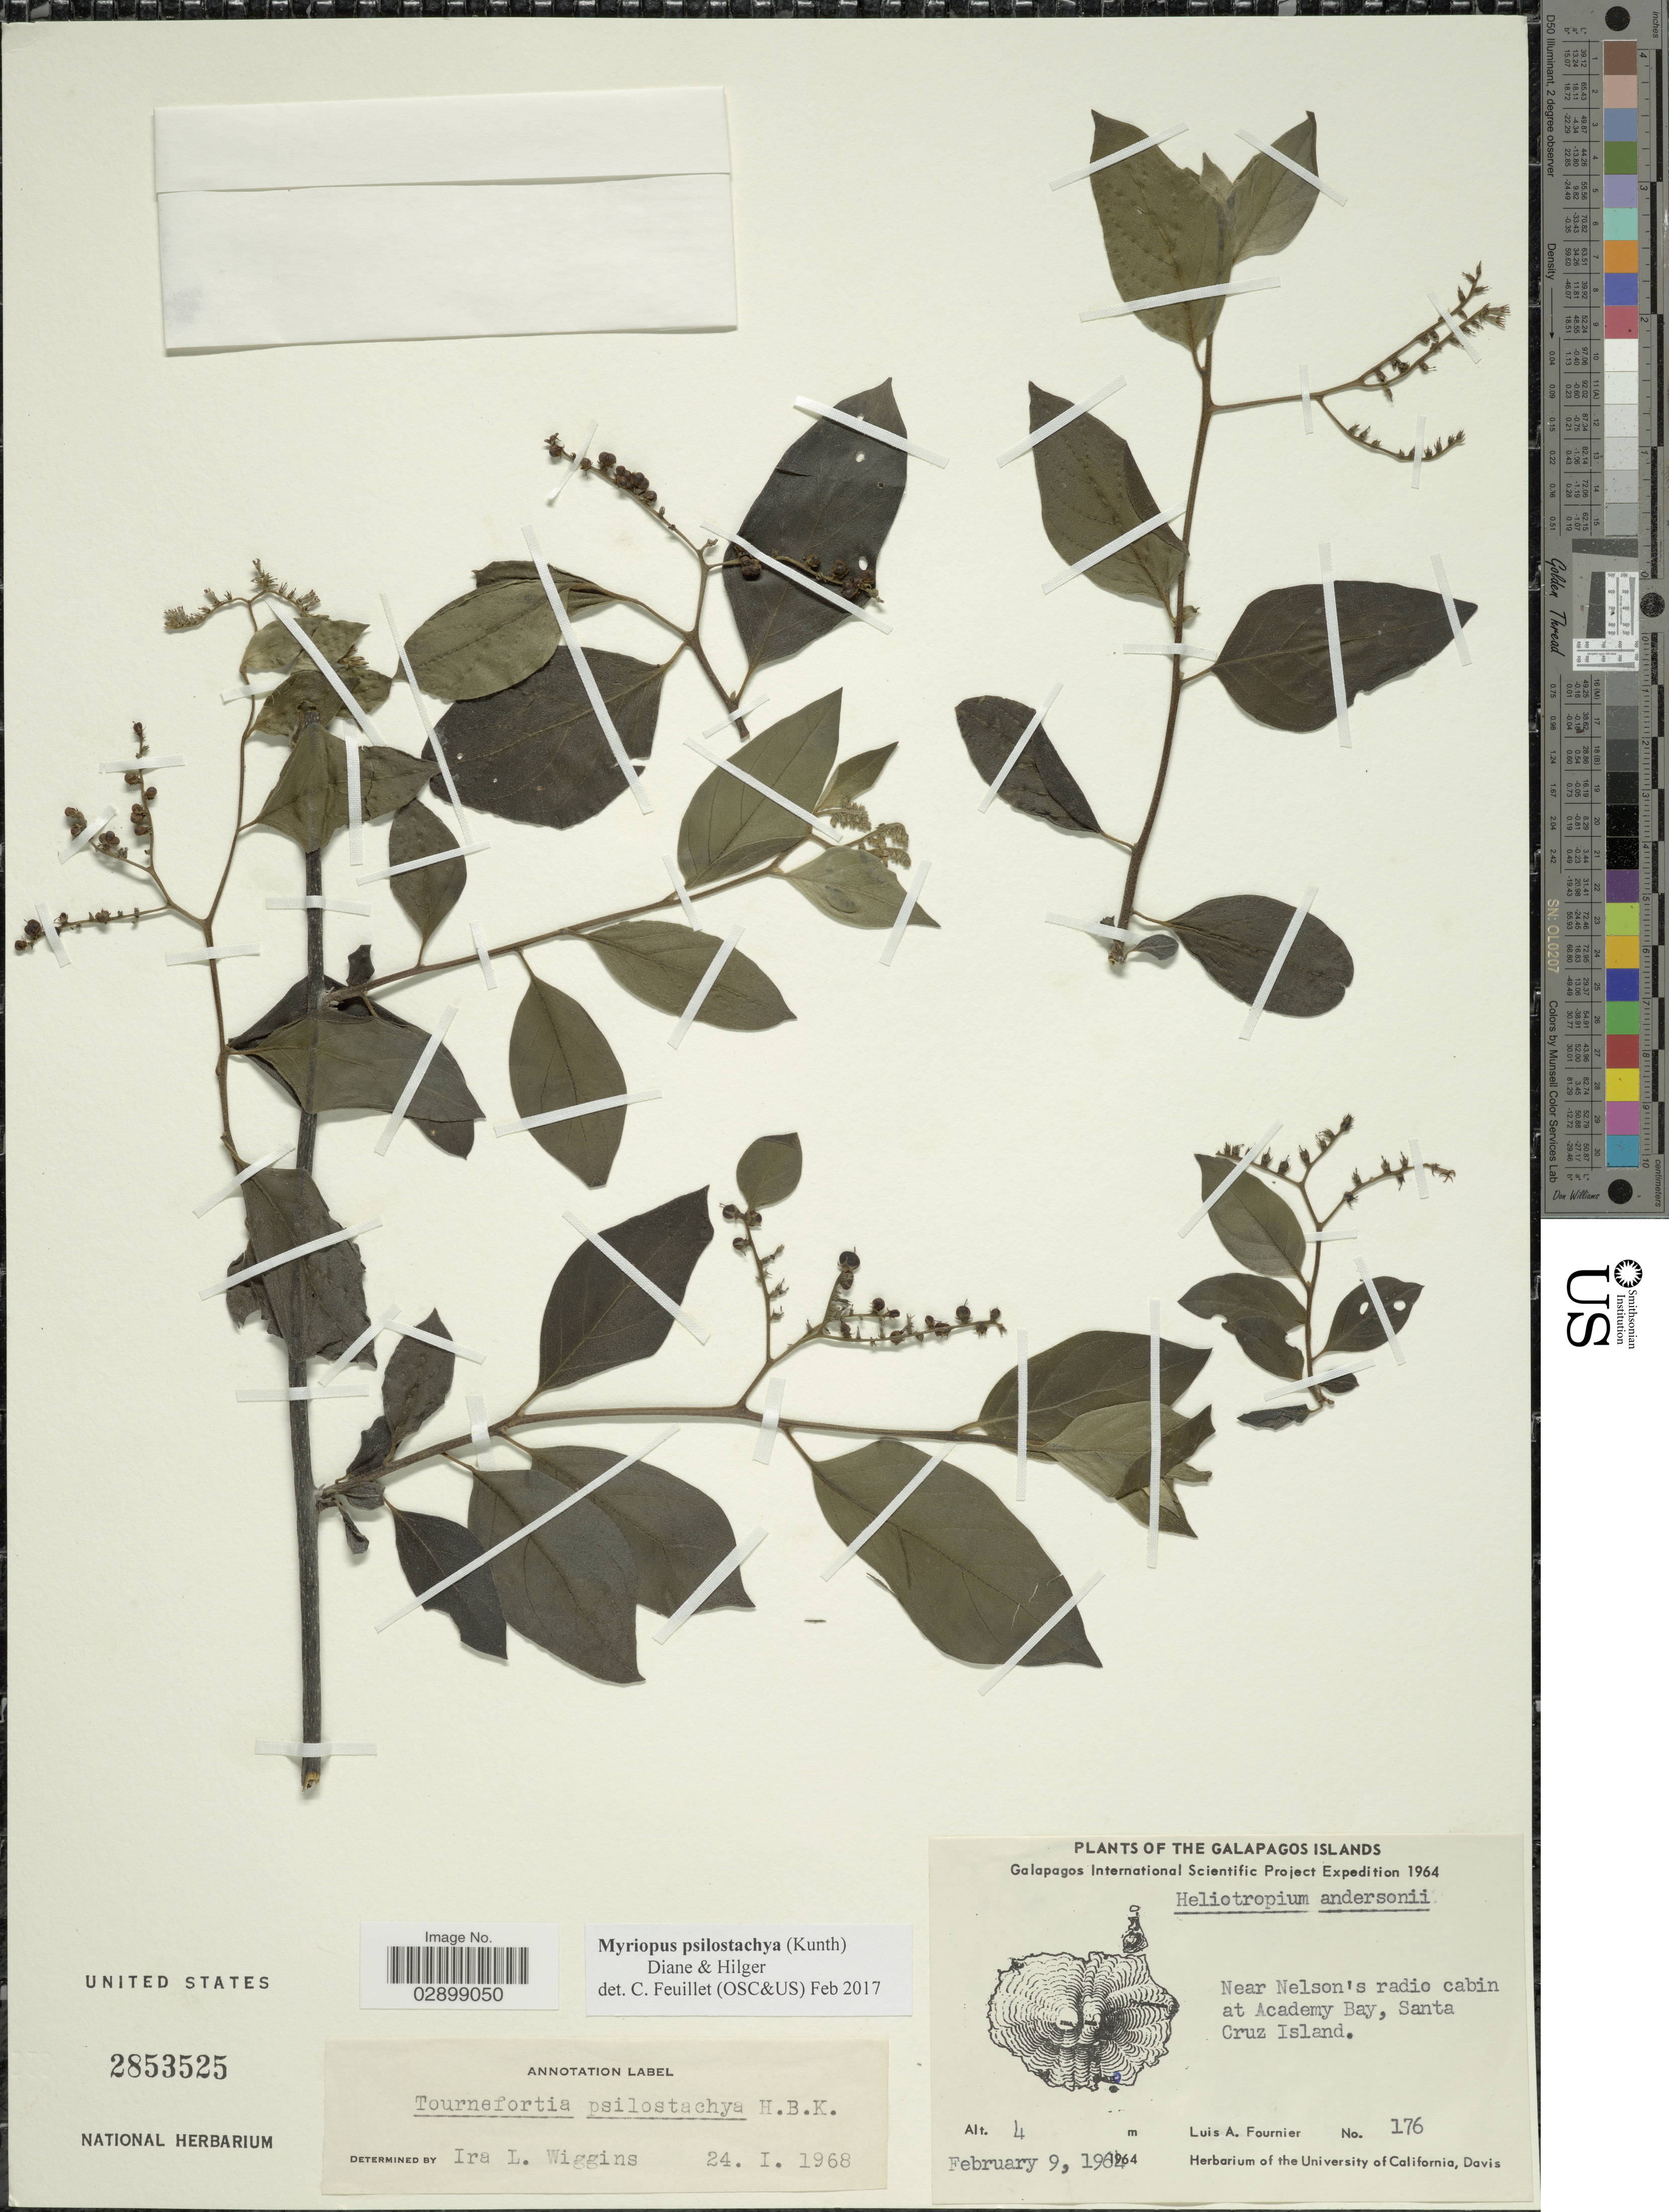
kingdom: Plantae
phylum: Tracheophyta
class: Magnoliopsida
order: Boraginales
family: Heliotropiaceae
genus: Myriopus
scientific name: Myriopus psilostachya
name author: (Kunth) Diane & Hilger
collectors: L. A. Fournier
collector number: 176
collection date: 1964-02-09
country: Ecuador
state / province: Colón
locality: Galapagos Islands. Near Nelson's radio cabin at Academy Bay, Santa Cruz Island.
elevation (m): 4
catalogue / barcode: US 2853525